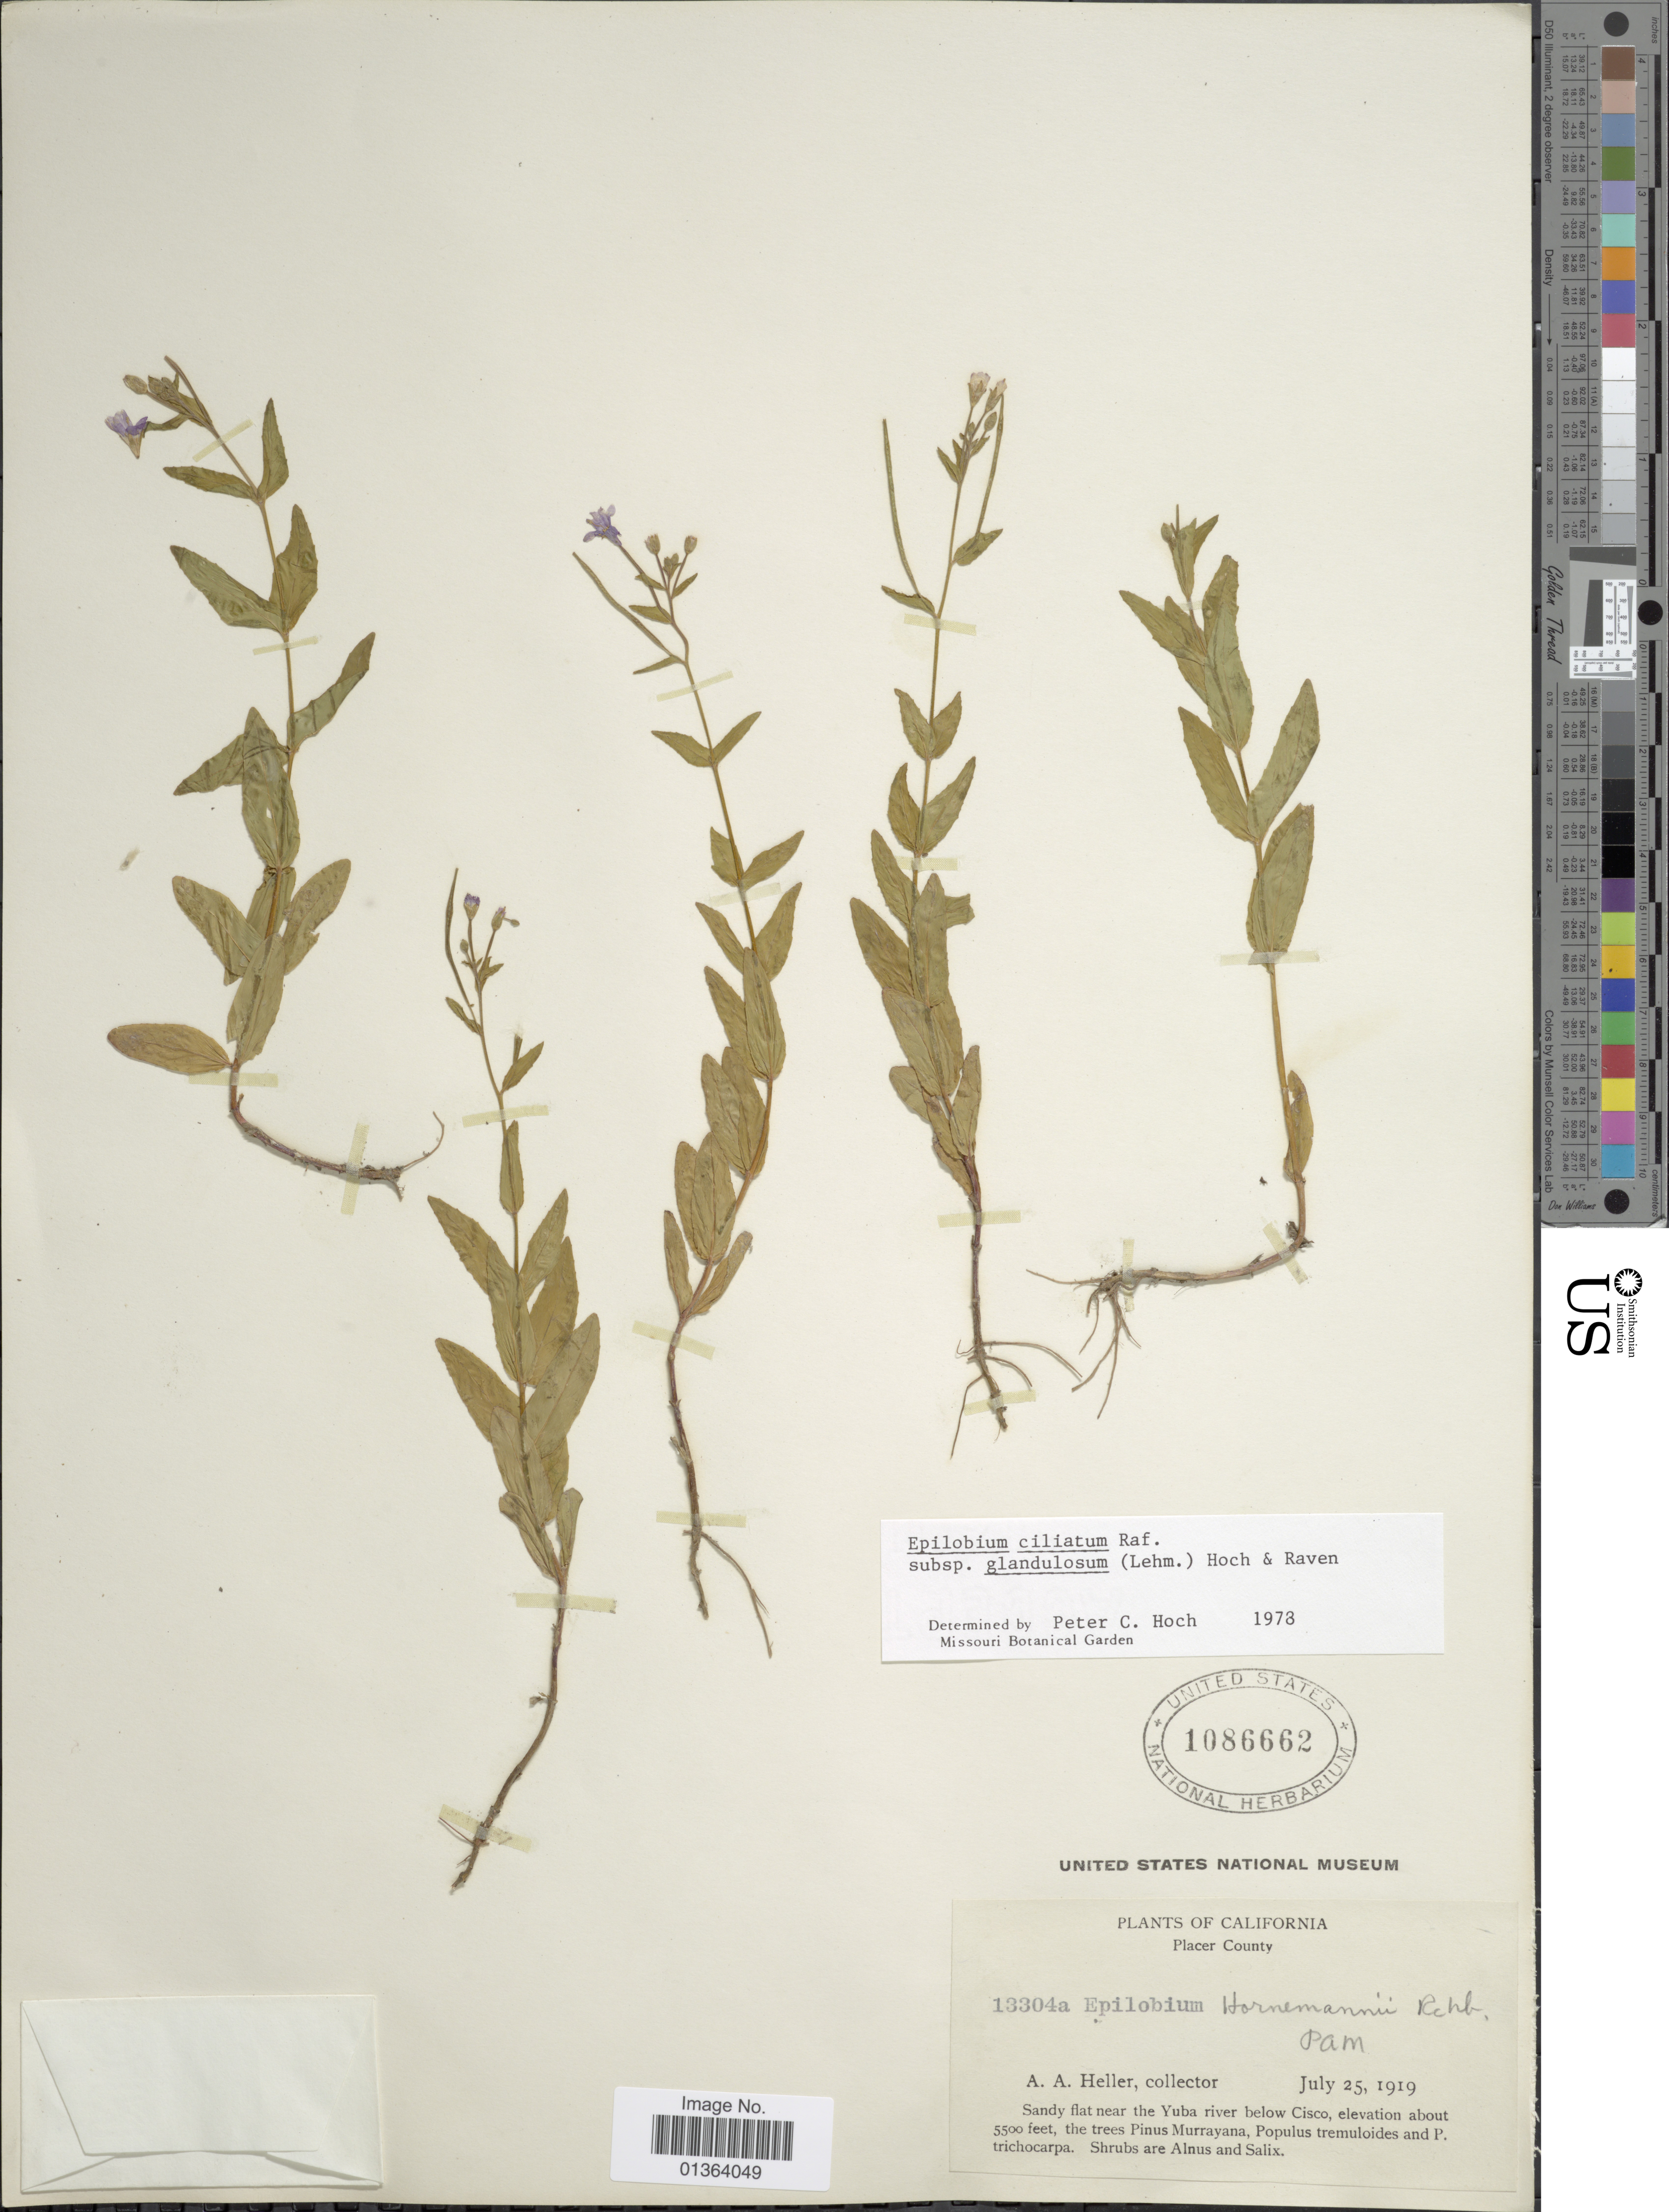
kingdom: Plantae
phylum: Tracheophyta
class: Magnoliopsida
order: Myrtales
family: Onagraceae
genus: Epilobium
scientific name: Epilobium ciliatum subsp. glandulosum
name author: (Lehm.) Hoch & P.H. Raven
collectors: A. A. Heller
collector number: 13304a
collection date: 1919-07-25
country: United States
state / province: California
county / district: Placer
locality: Placer County. Sandy flat near the Yuba river below Cisco.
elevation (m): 1676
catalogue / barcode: US 1086662